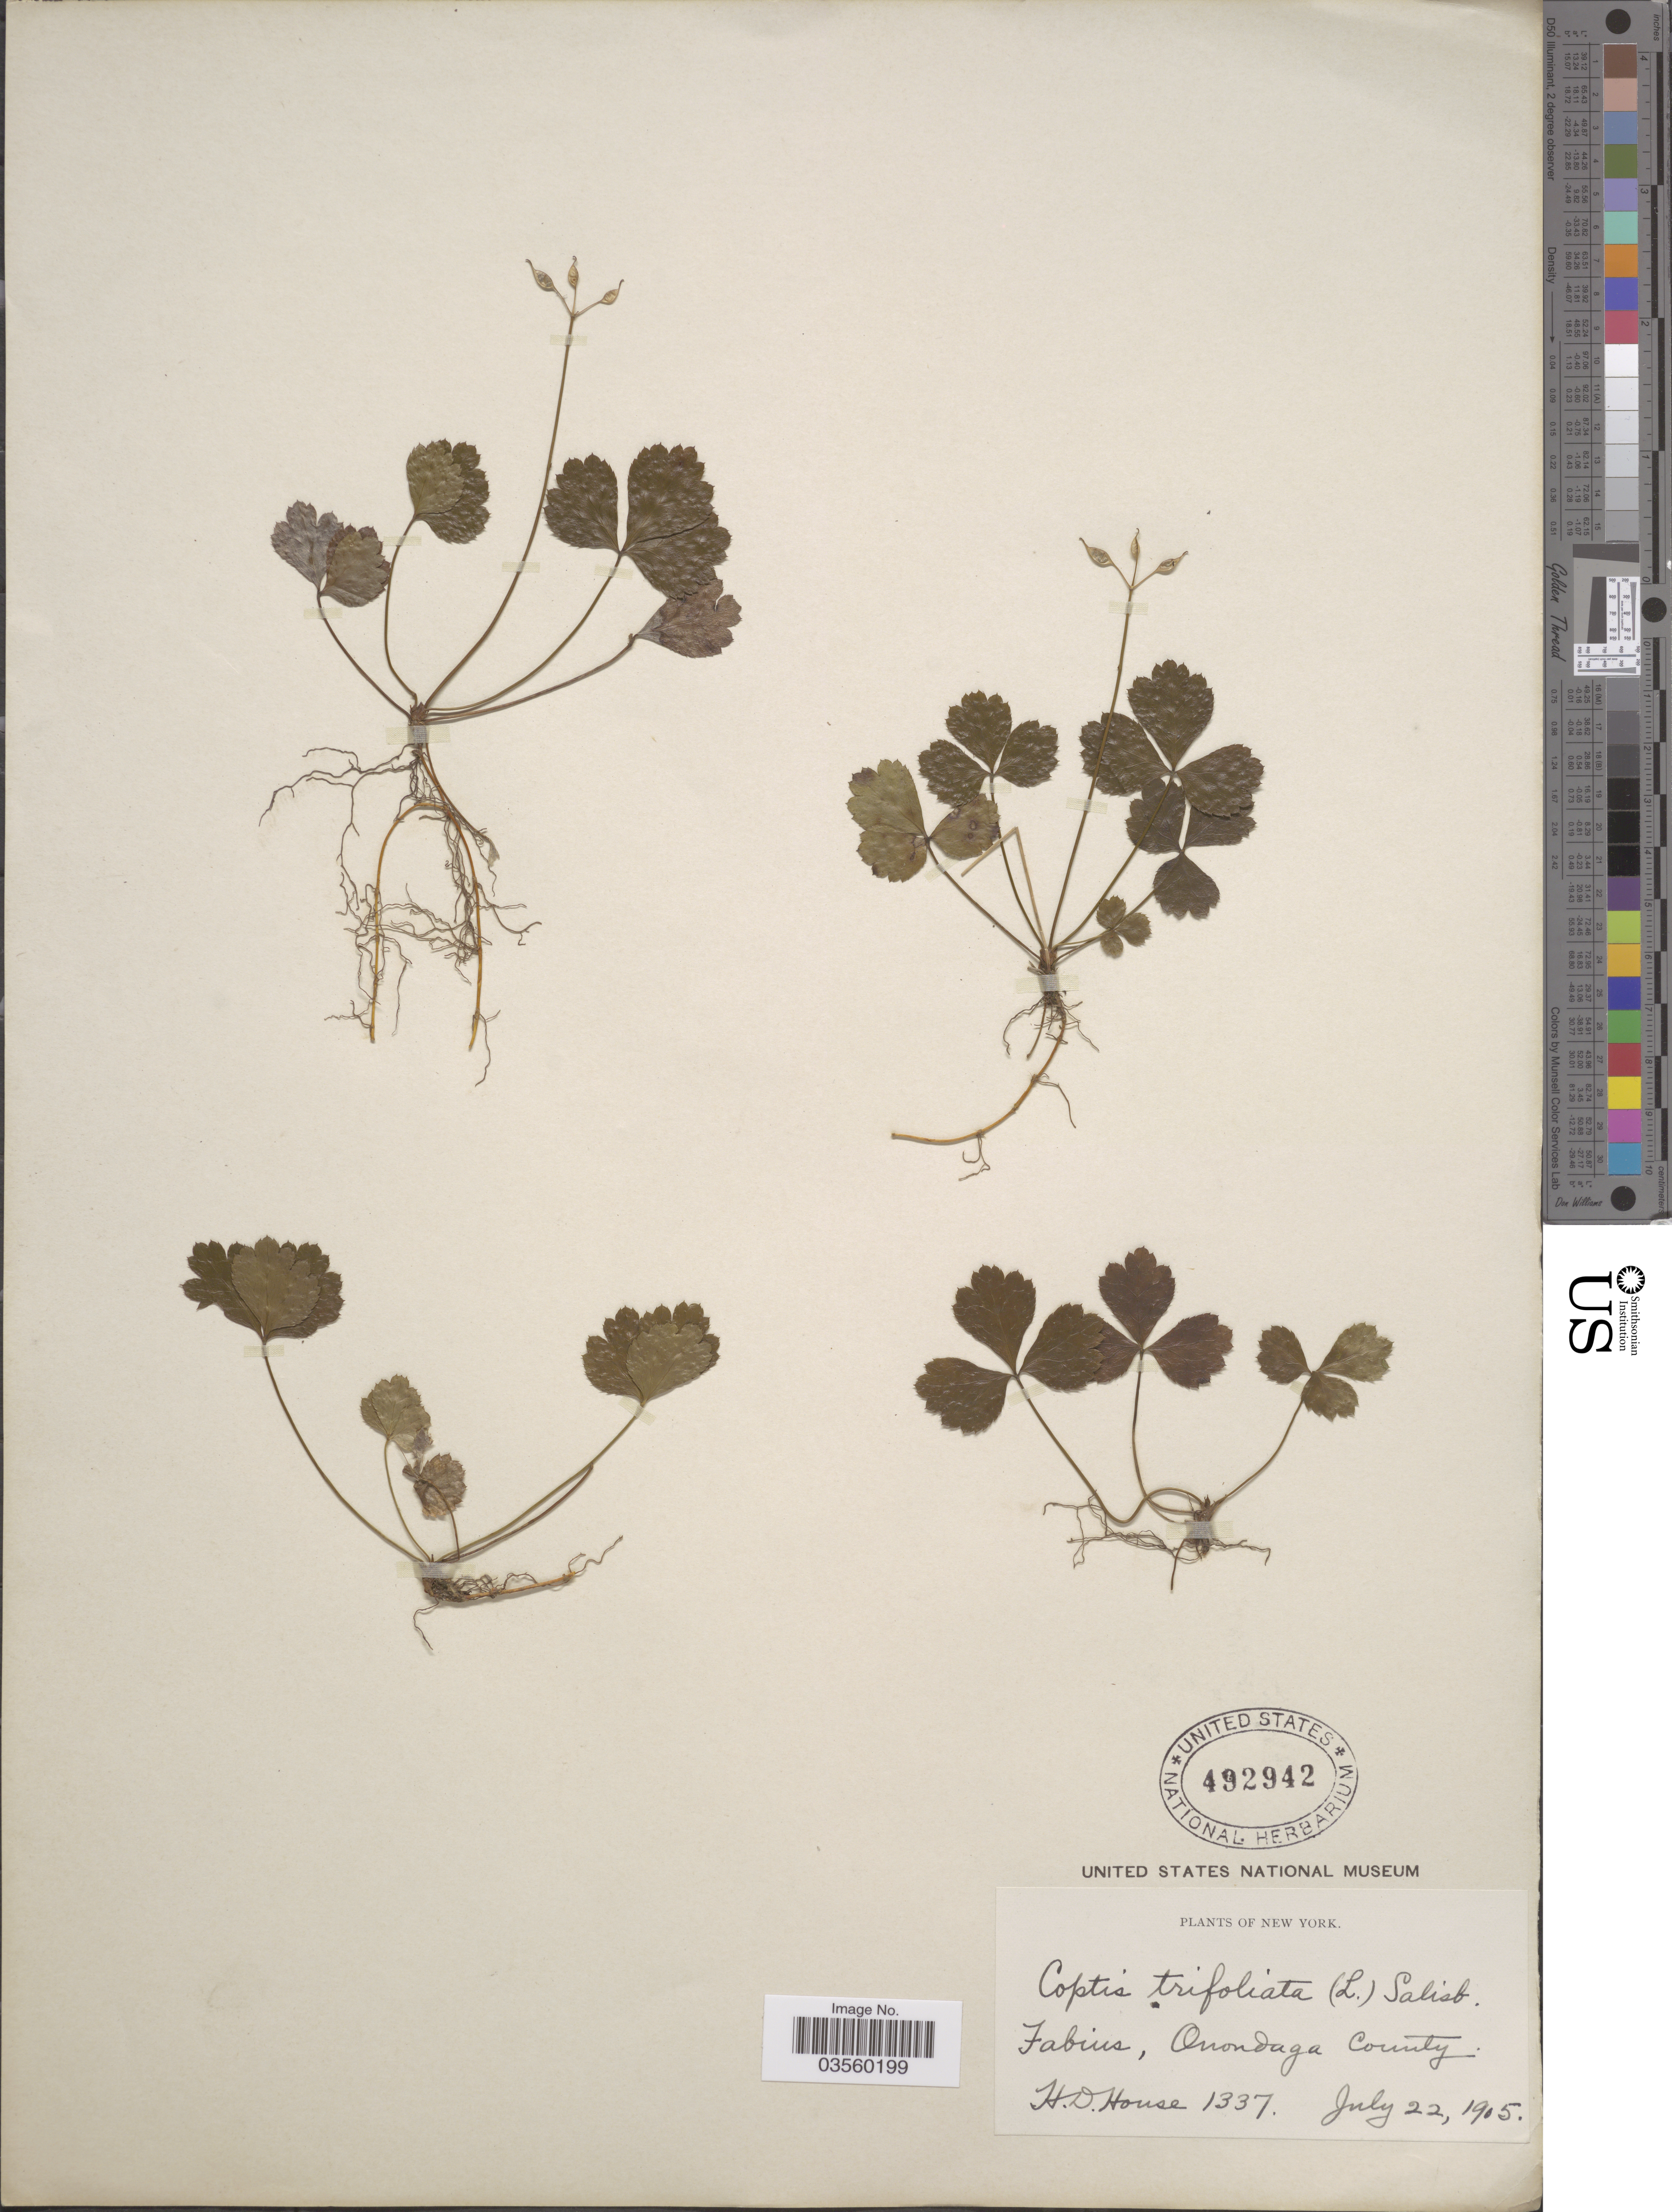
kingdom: Plantae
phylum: Tracheophyta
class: Magnoliopsida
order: Ranunculales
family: Ranunculaceae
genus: Coptis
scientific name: Coptis trifolia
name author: (L.) Salisb.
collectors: H. D. House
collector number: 1337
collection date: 1905-07-22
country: United States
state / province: New York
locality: Fabius, Onandaga County.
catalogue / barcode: US 492942